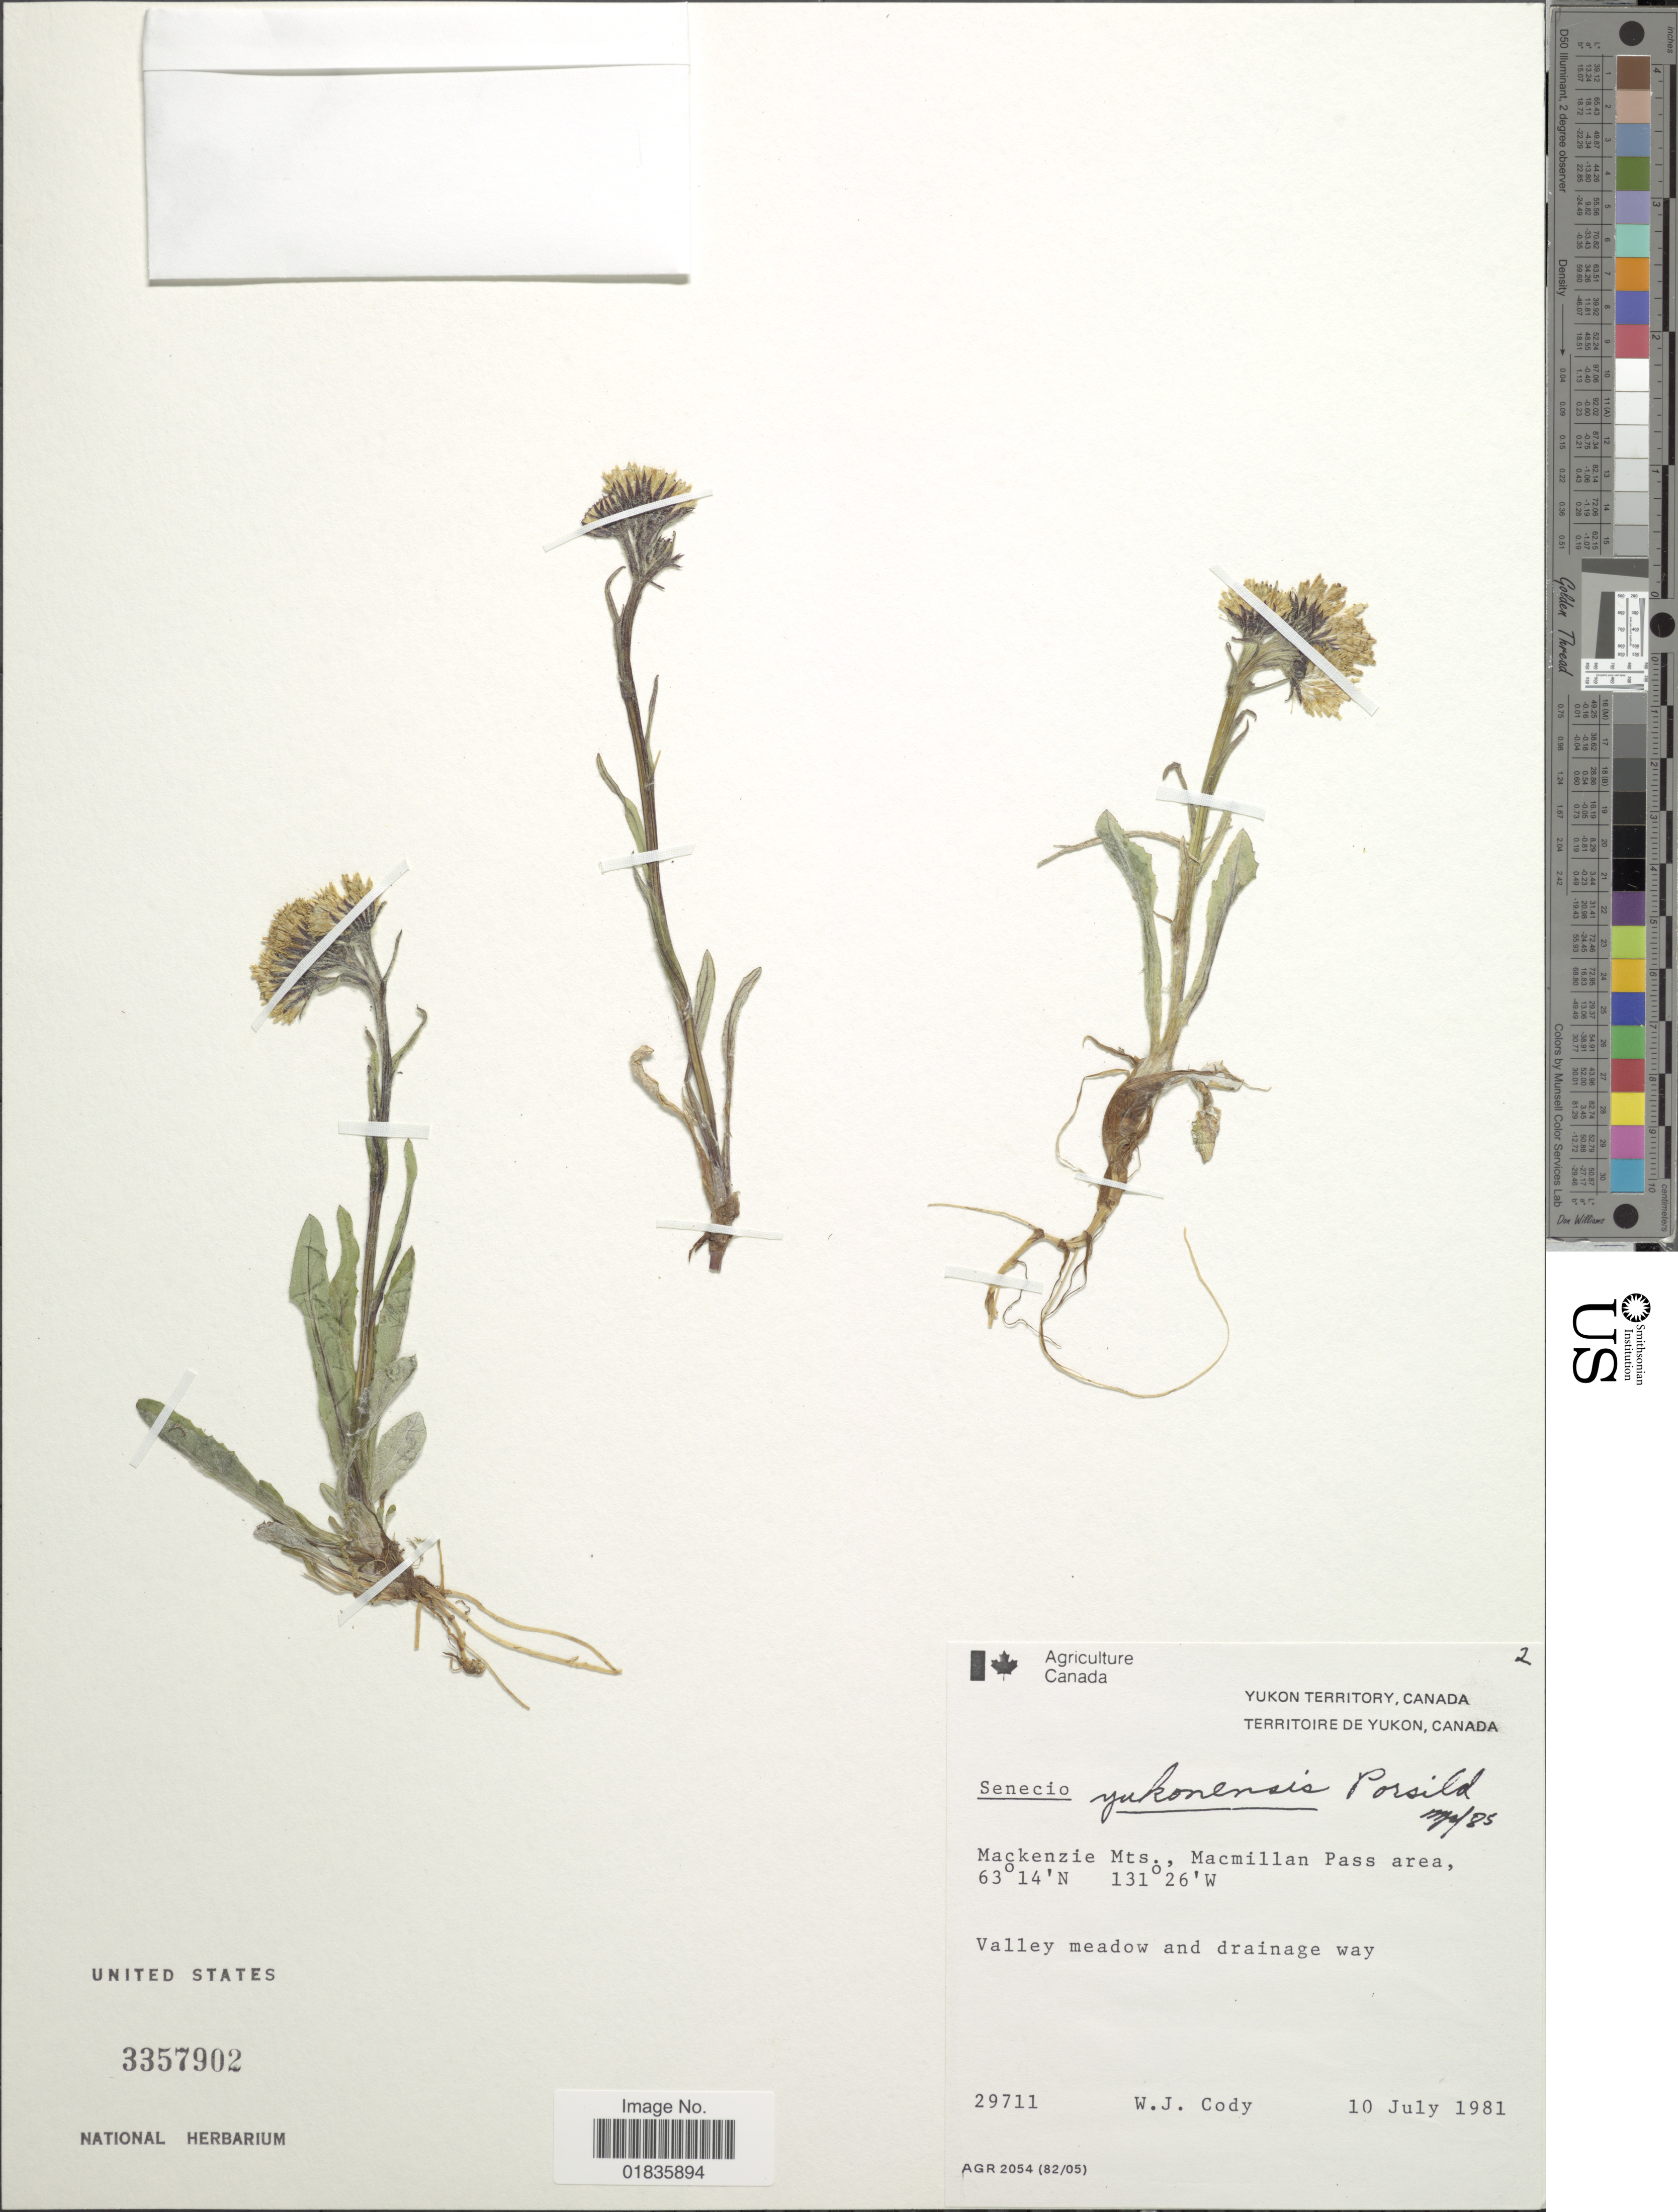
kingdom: Plantae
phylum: Tracheophyta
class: Magnoliopsida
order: Asterales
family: Asteraceae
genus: Tephroseris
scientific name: Tephroseris yukonensis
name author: (A.E. Porsild) Holub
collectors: W. Cody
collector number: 29711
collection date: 1981-07-10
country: Canada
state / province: Yukon Territory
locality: Mackenzie Mts., Macmillan Pass area, valley meadows and drainage way.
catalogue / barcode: US 3357902